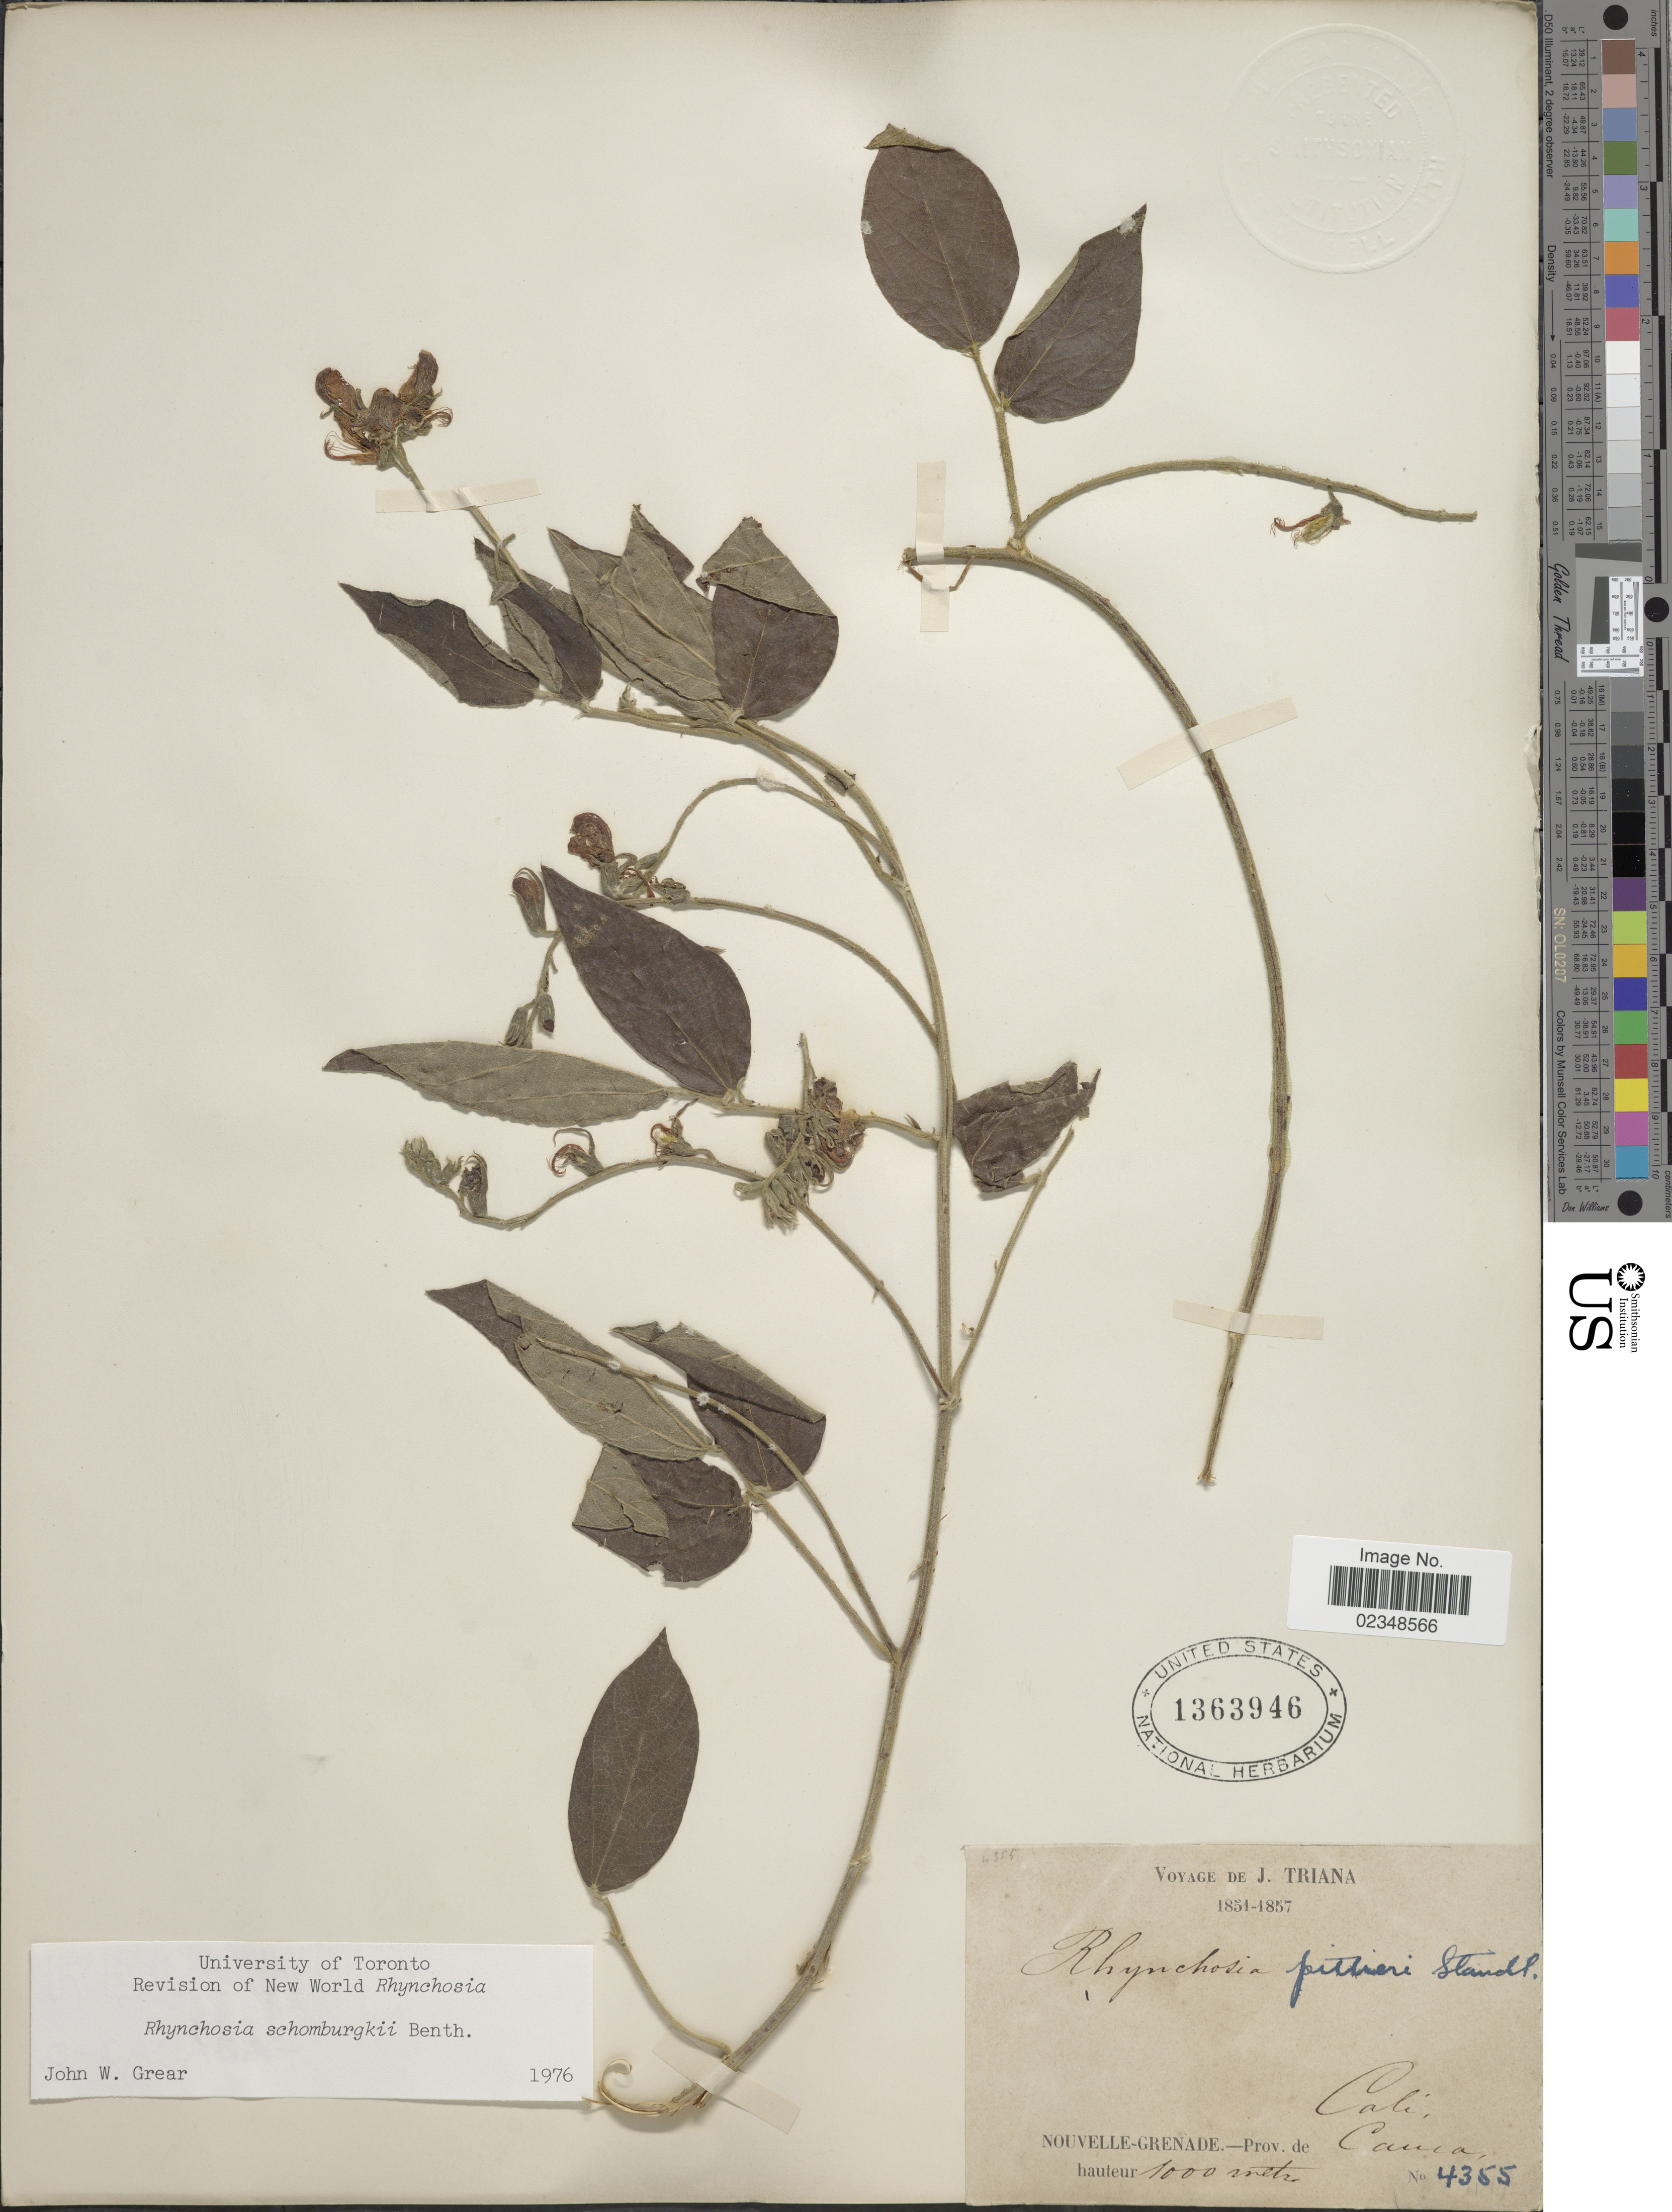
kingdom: Plantae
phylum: Tracheophyta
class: Magnoliopsida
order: Fabales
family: Fabaceae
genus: Rhynchosia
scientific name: Rhynchosia schomburgkii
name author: Benth. in Mart.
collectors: J. Triana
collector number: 4355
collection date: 1851/1857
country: Colombia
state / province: Cauca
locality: Nouvelle-Grenade. - Prov. de Cauca, Cali.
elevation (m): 1000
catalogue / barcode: US 1363946